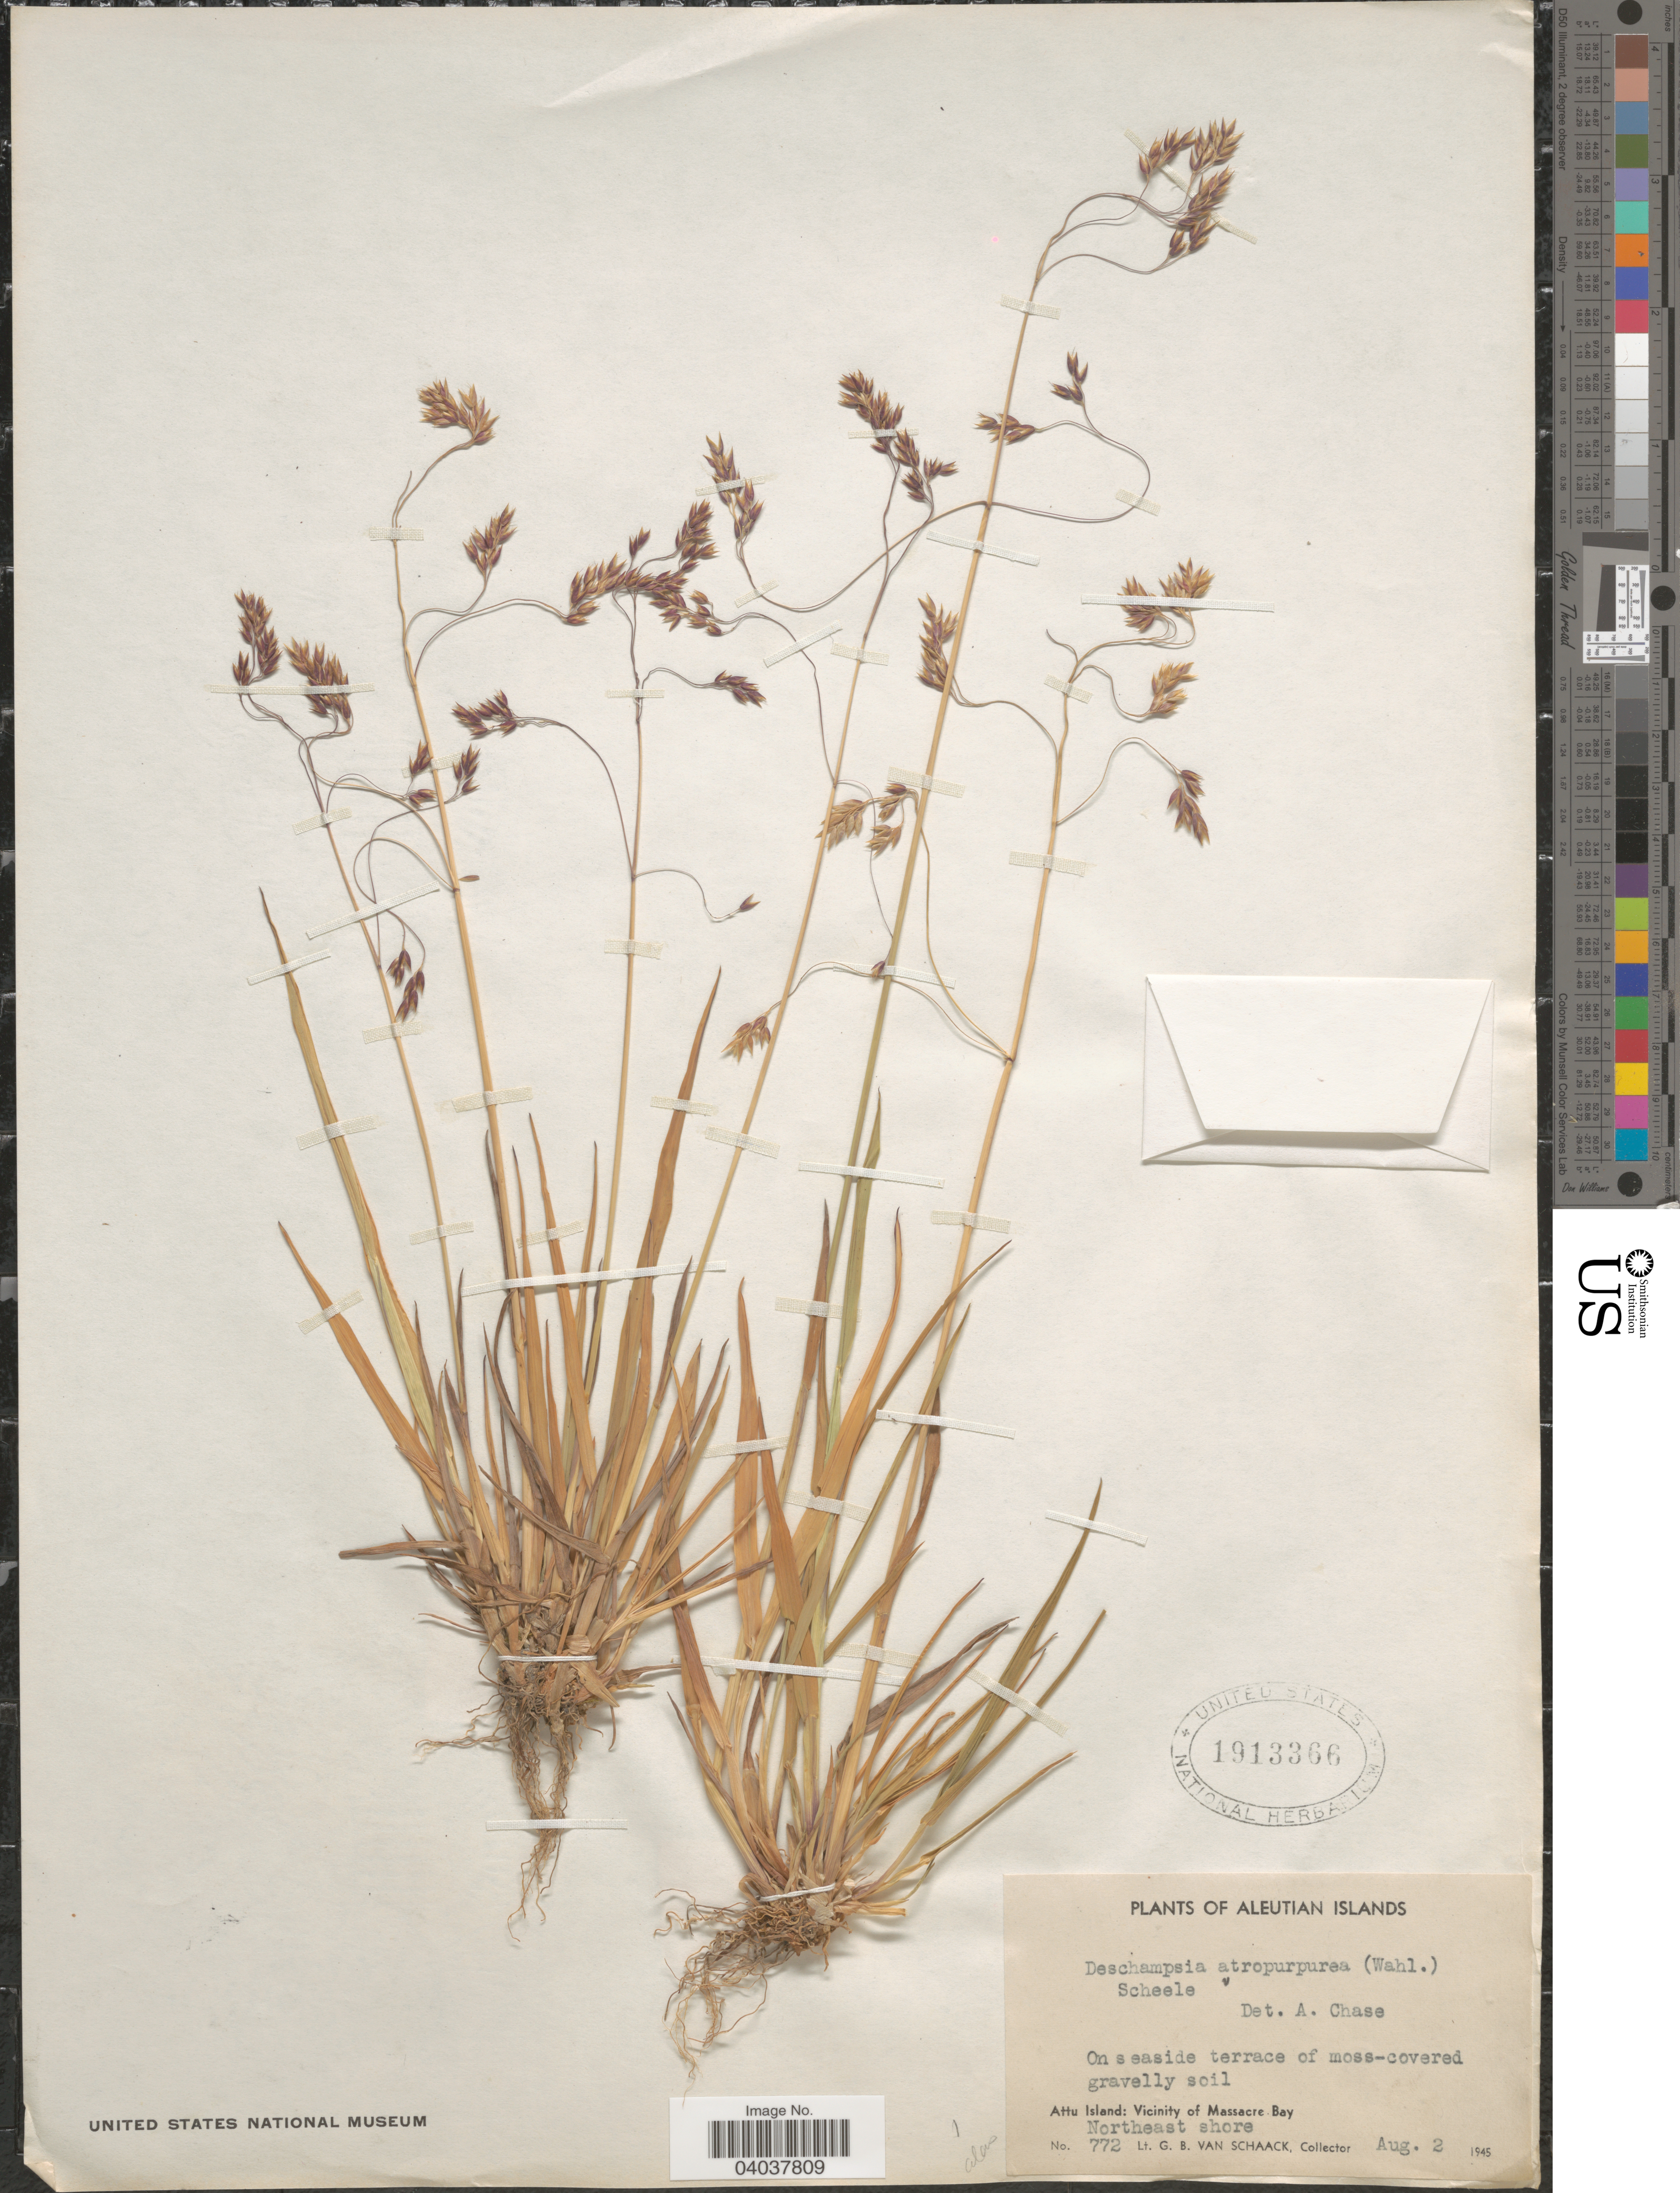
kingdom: Plantae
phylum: Tracheophyta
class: Liliopsida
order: Poales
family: Poaceae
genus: Vahlodea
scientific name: Vahlodea atropurpurea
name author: (Wahlenb.) Fr. ex Hartm.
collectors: G. Van Schaack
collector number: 772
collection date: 1945-08-02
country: United States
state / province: Alaska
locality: Aleutian Islands. Attu Island: Vicinity of Massacre Bay. Northeast shore.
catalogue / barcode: US 1913366